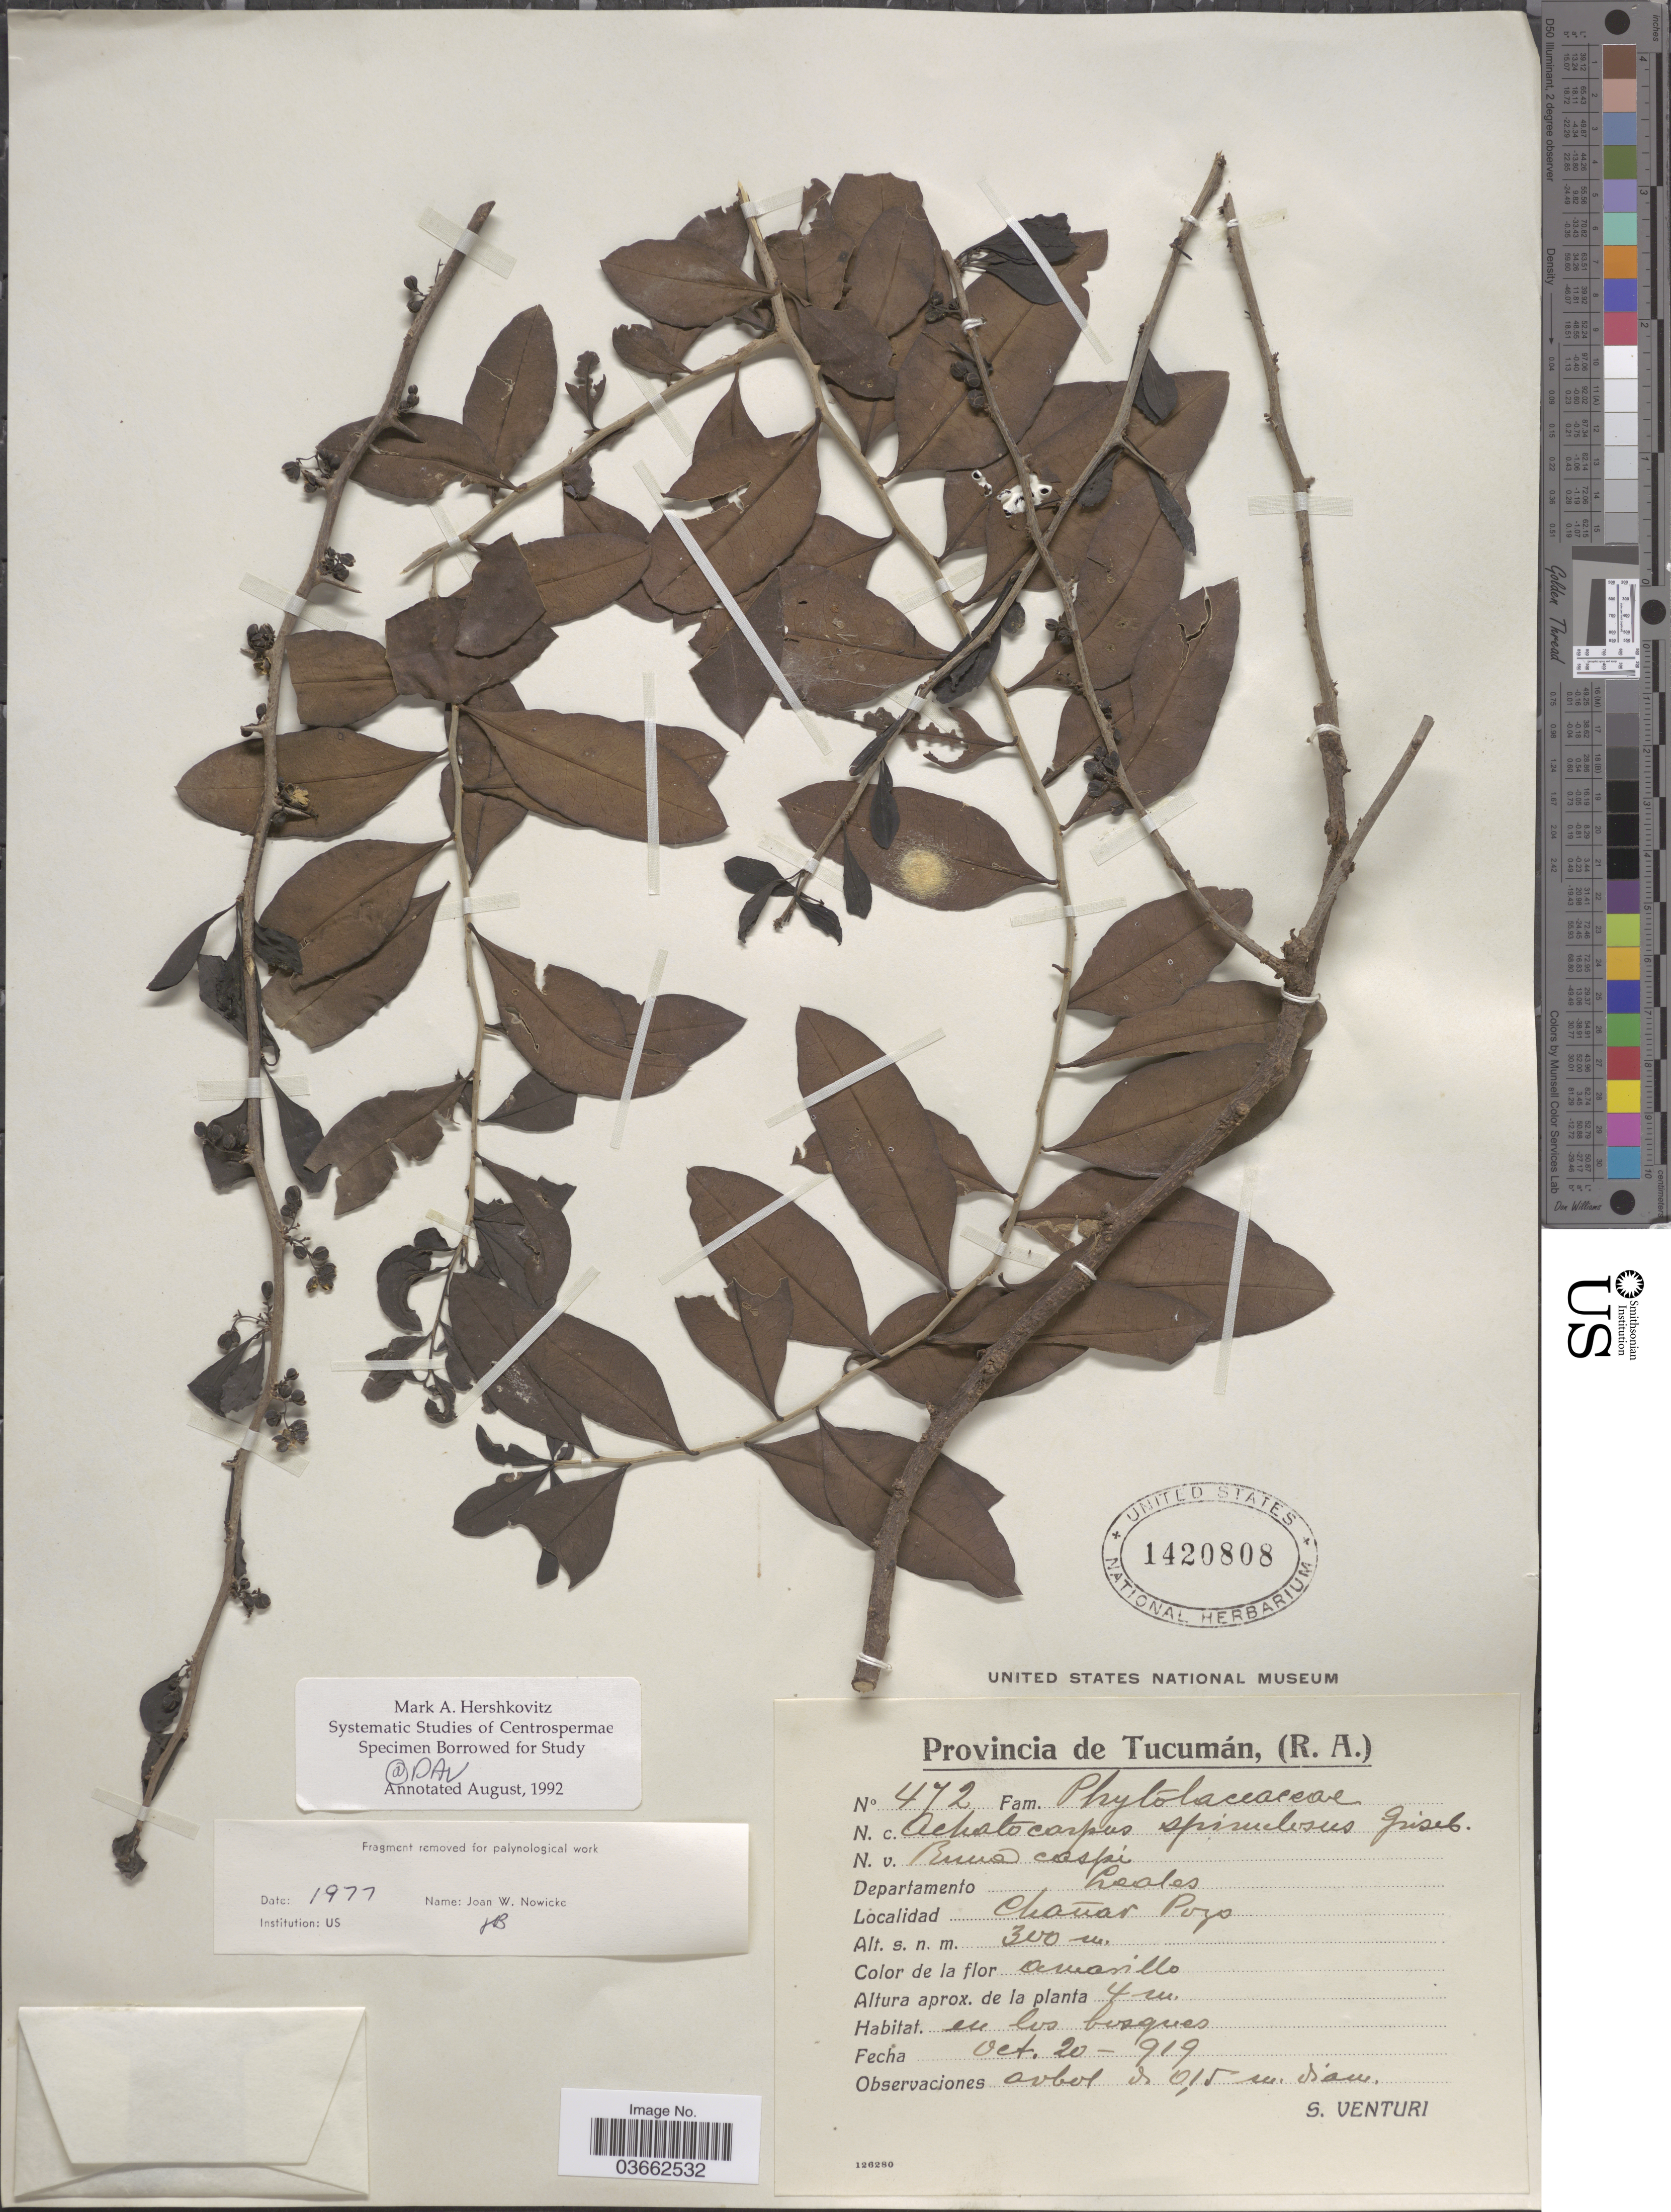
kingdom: Plantae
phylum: Tracheophyta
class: Magnoliopsida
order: Caryophyllales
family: Achatocarpaceae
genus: Achatocarpus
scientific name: Achatocarpus spinulosus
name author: Griseb.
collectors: S. Venturi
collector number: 472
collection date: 1919-10-20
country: Argentina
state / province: Tucuman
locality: Departamento Leales, Chañar Pozo.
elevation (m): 300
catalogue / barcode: US 1420808